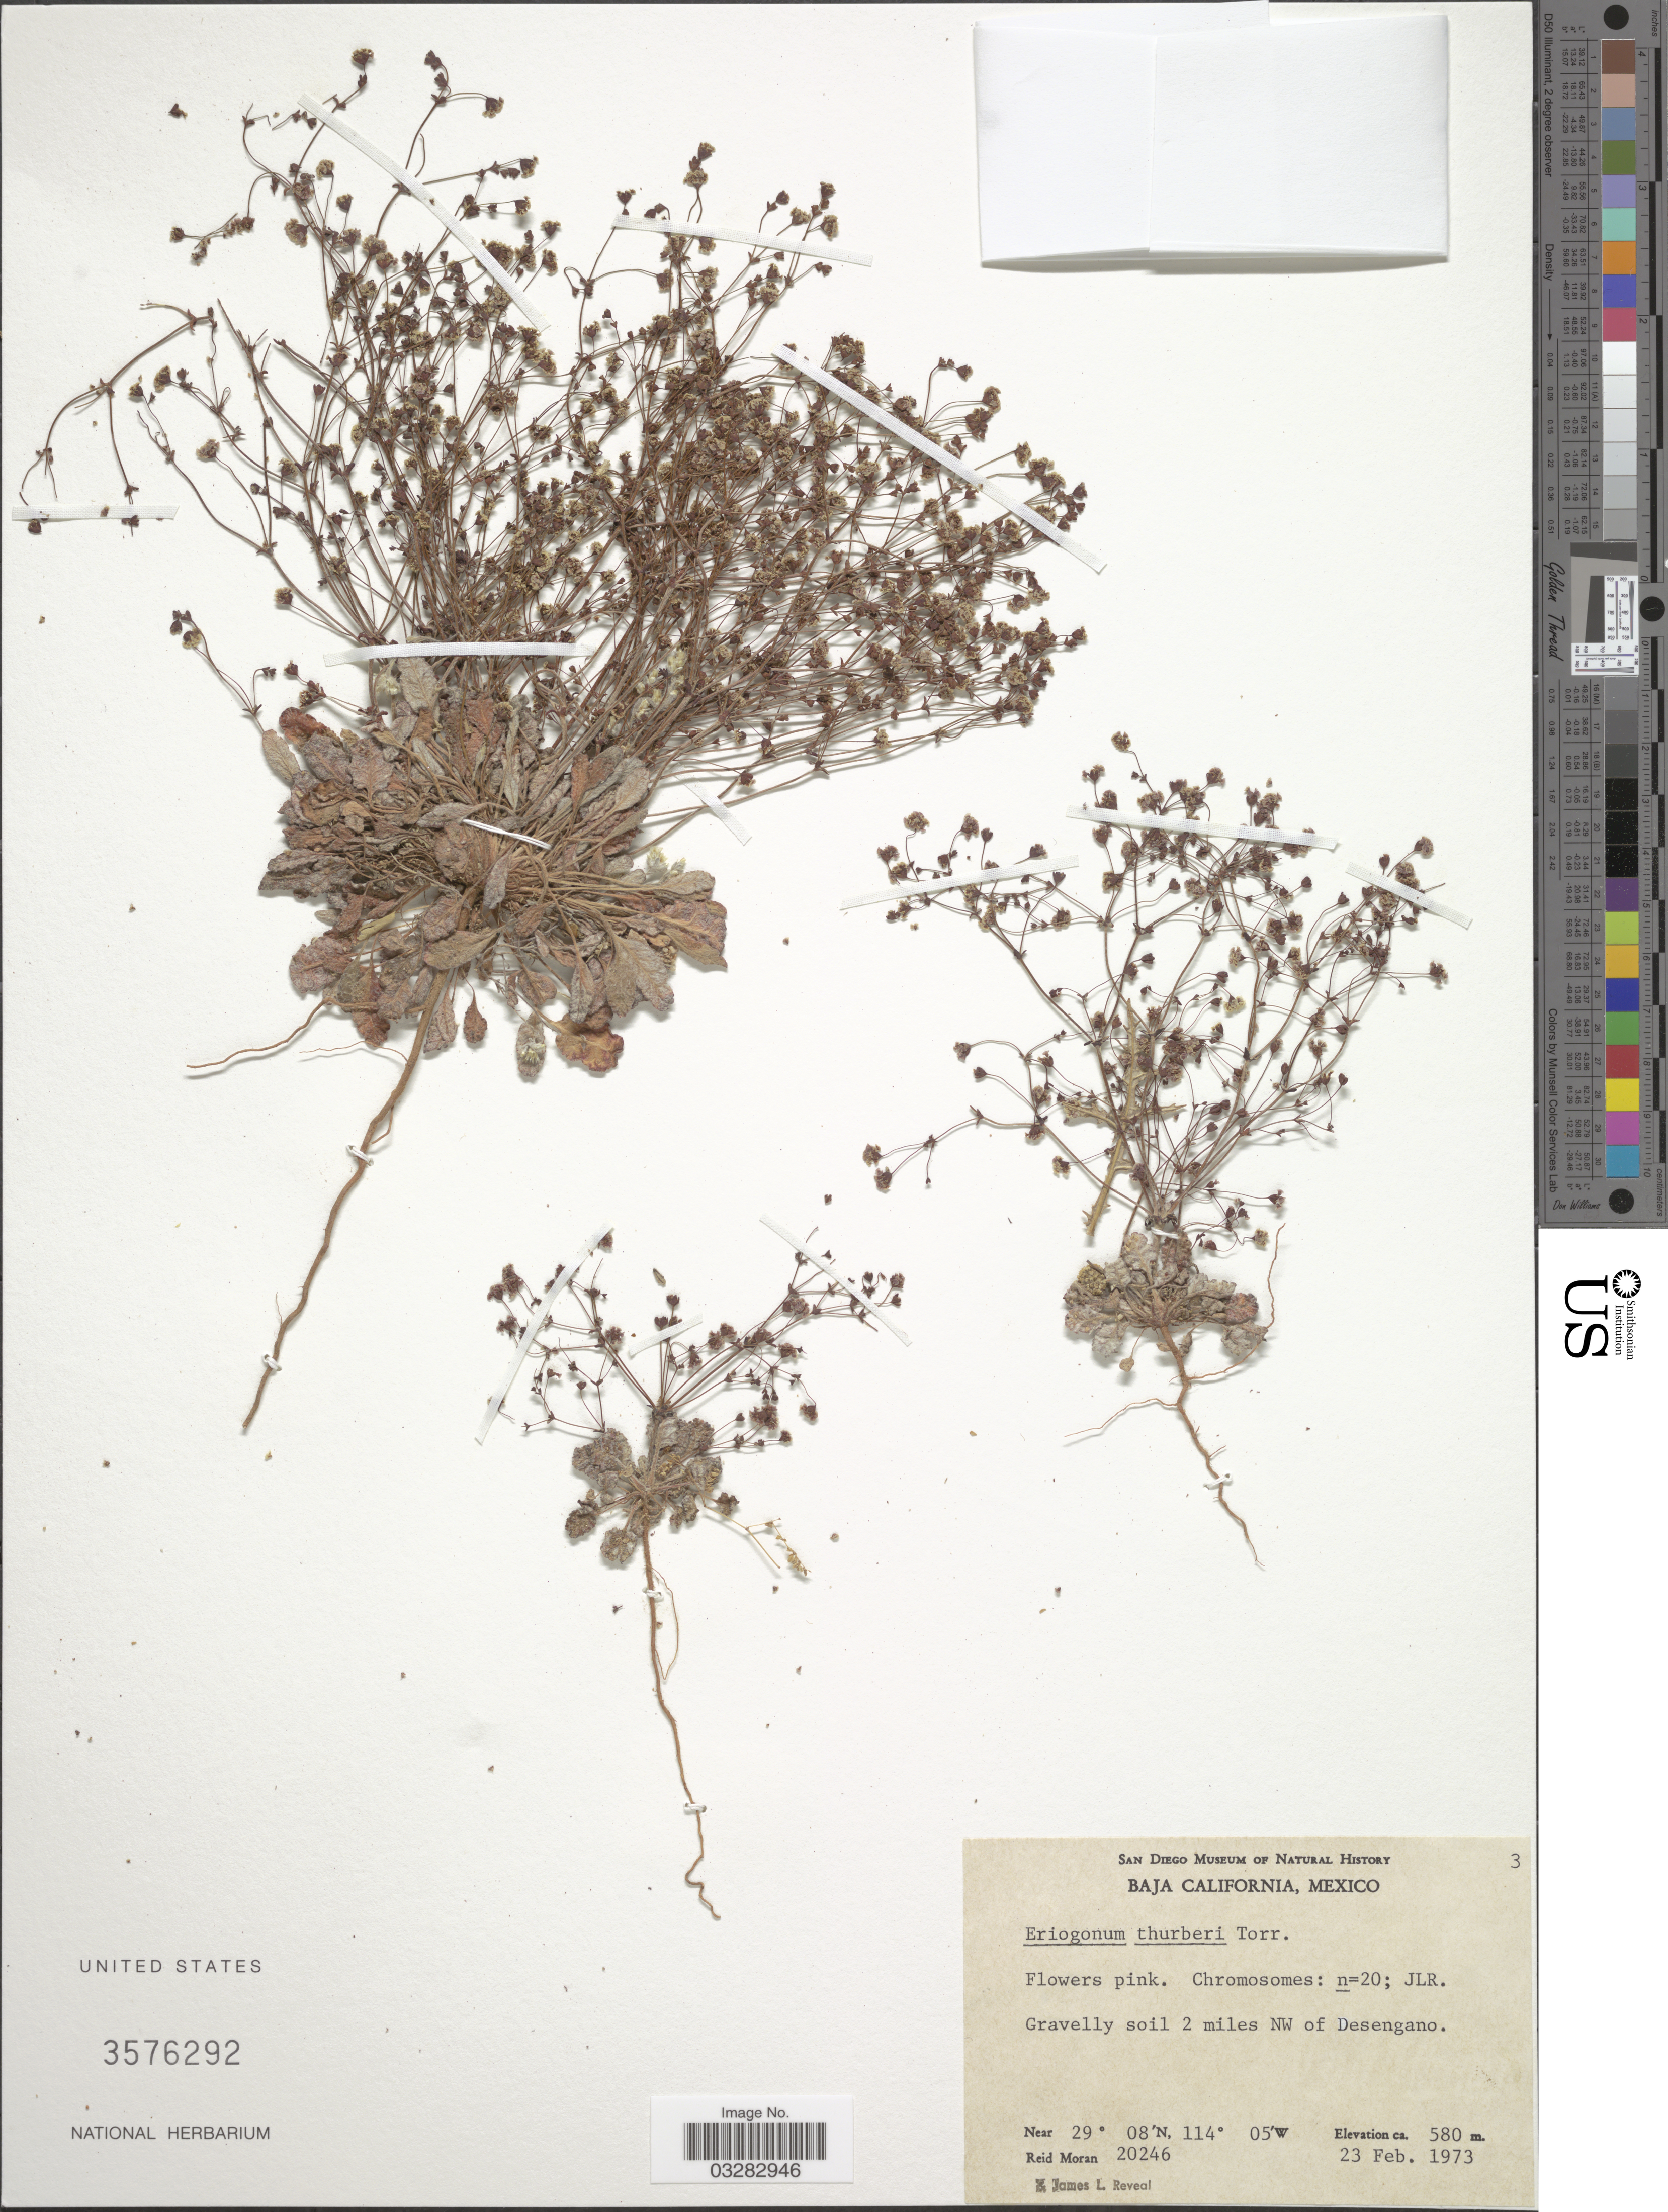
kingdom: Plantae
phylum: Tracheophyta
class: Magnoliopsida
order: Caryophyllales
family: Polygonaceae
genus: Eriogonum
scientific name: Eriogonum thurberi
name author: Torr.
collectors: R. Moran & J. L. Reveal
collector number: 20246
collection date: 1973-02-23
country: Mexico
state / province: Baja California Norte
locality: Gravelly soil 2 miles NW of Desengano.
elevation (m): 580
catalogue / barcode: US 3576292